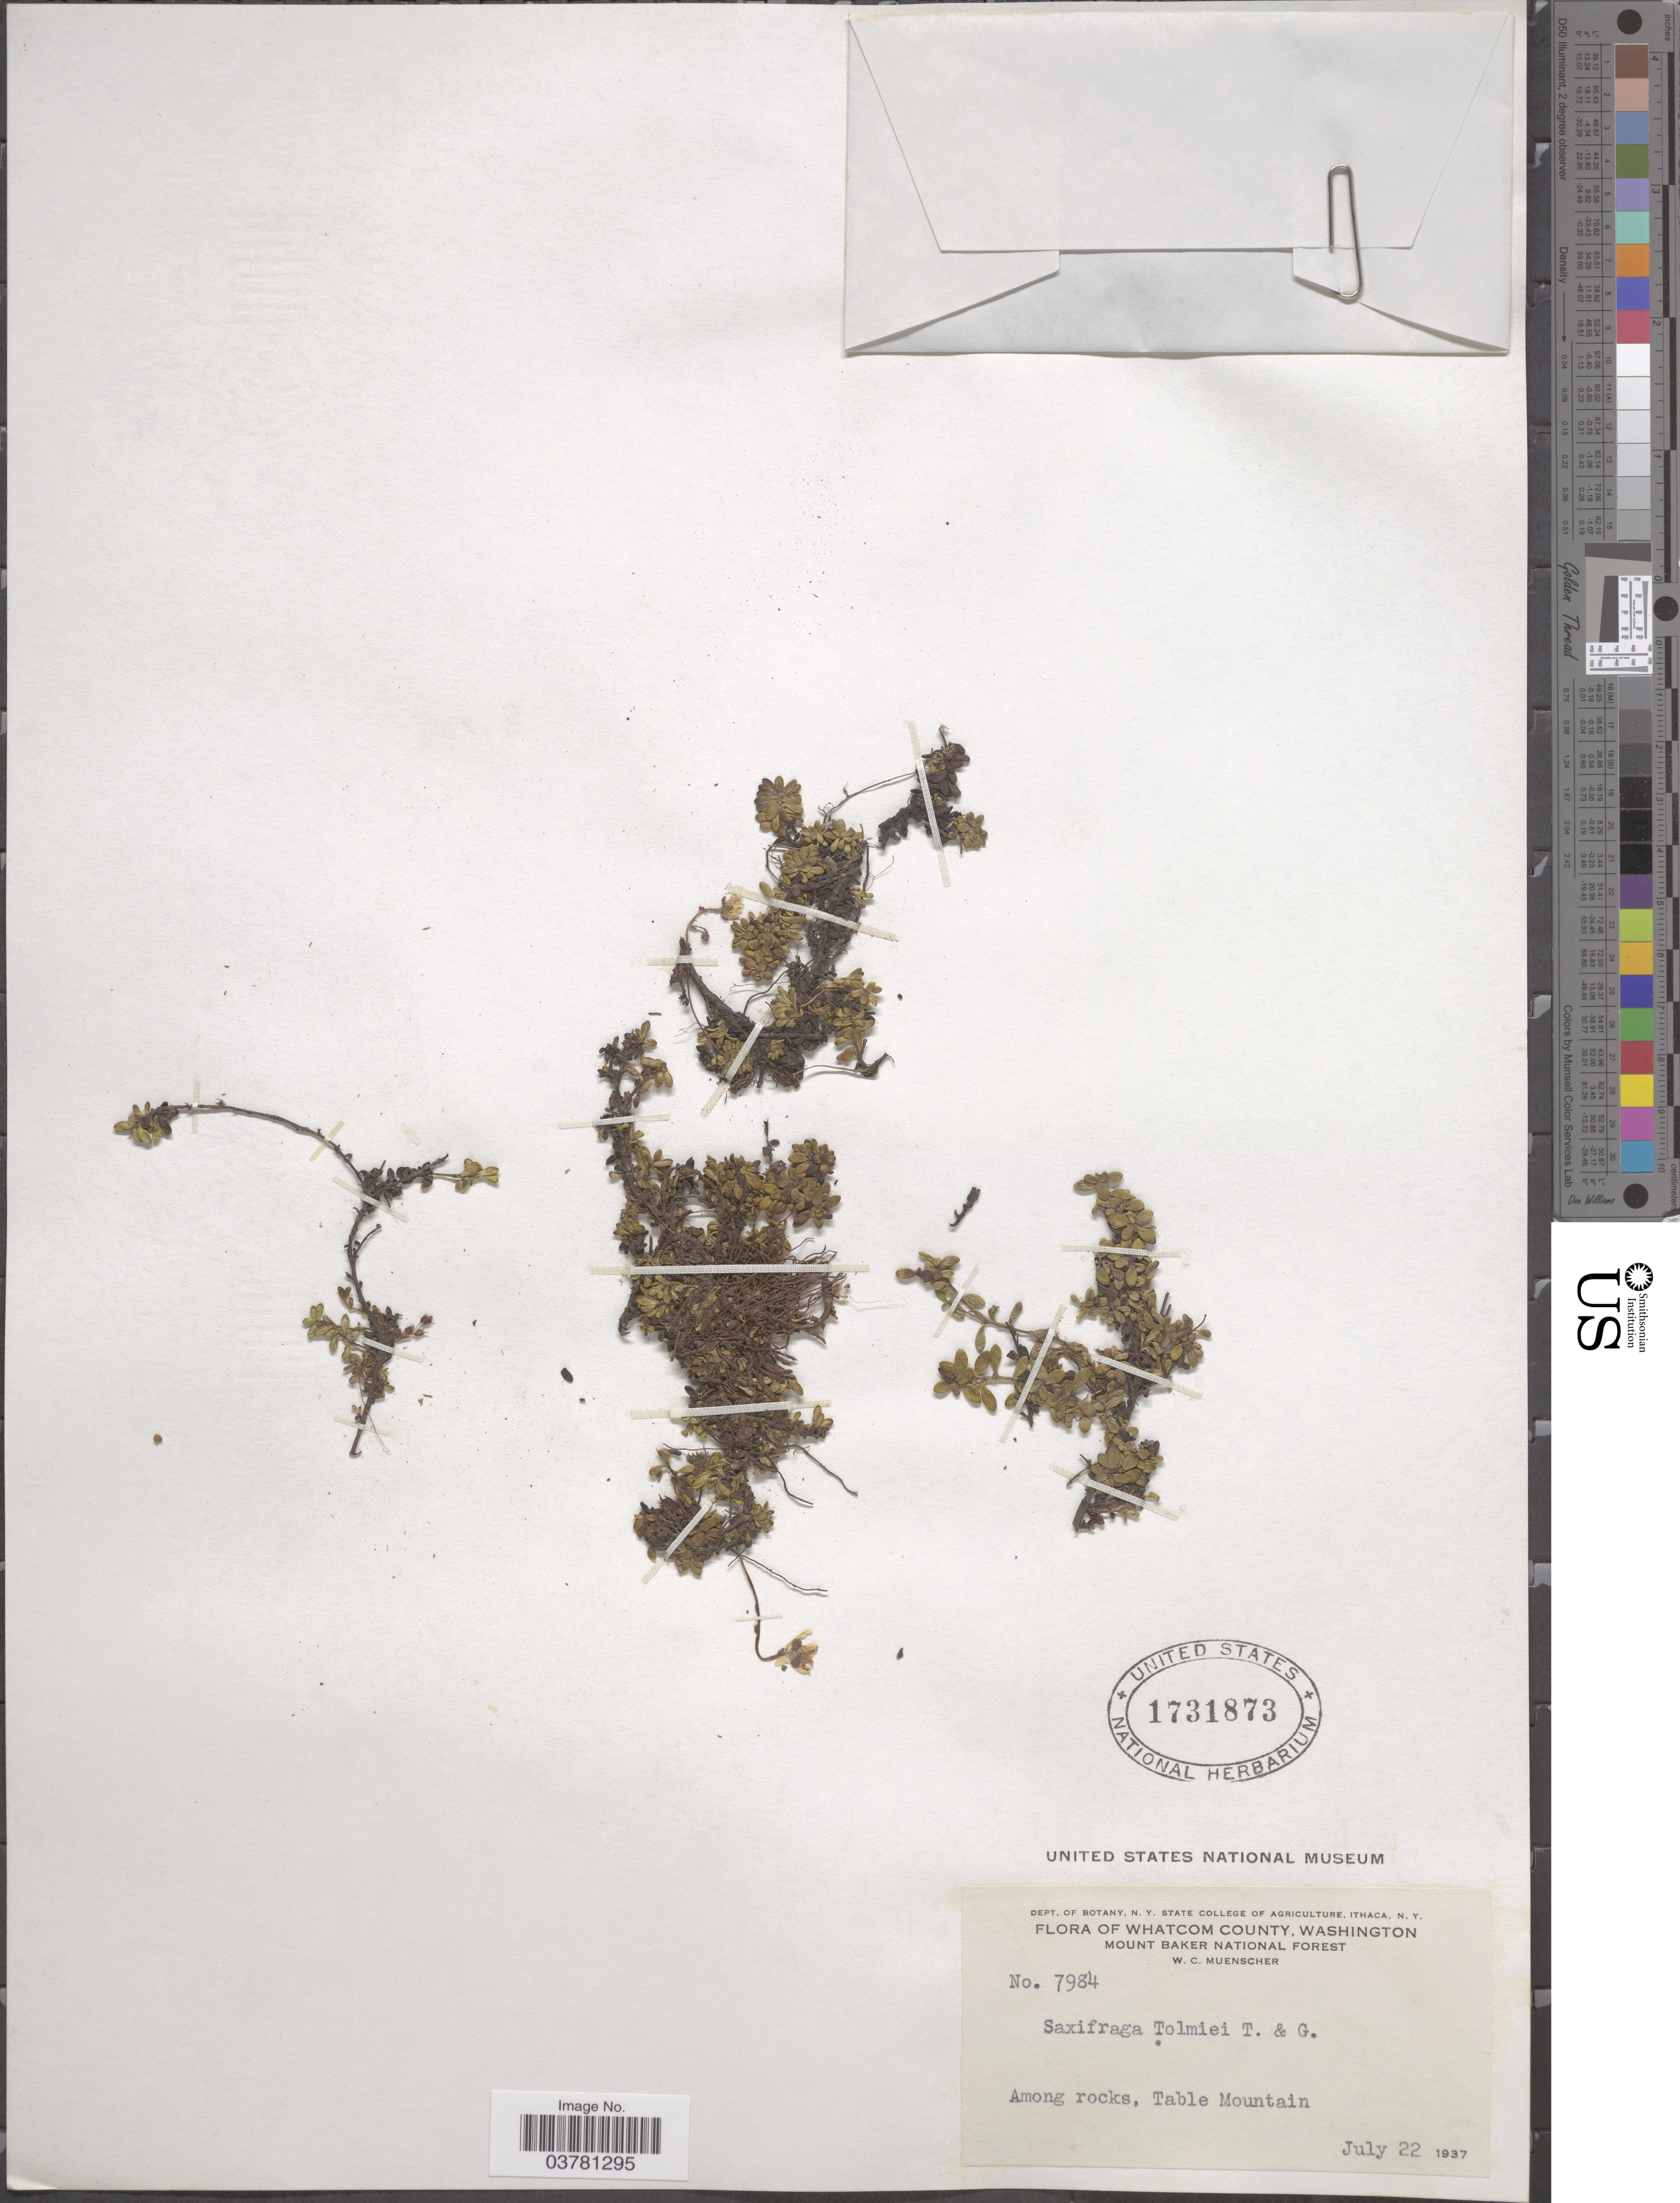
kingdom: Plantae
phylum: Tracheophyta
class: Magnoliopsida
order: Saxifragales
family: Saxifragaceae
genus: Micranthes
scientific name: Micranthes tolmiei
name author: (Torr. & A. Gray) Brouillet & Gornall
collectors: W. Muenscher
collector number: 7984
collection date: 1937-07-22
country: United States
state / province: Washington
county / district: Whatcom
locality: Whatcom County. Mount Baker National Forest. Among rocks, Table Mountain.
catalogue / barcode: US 1731873